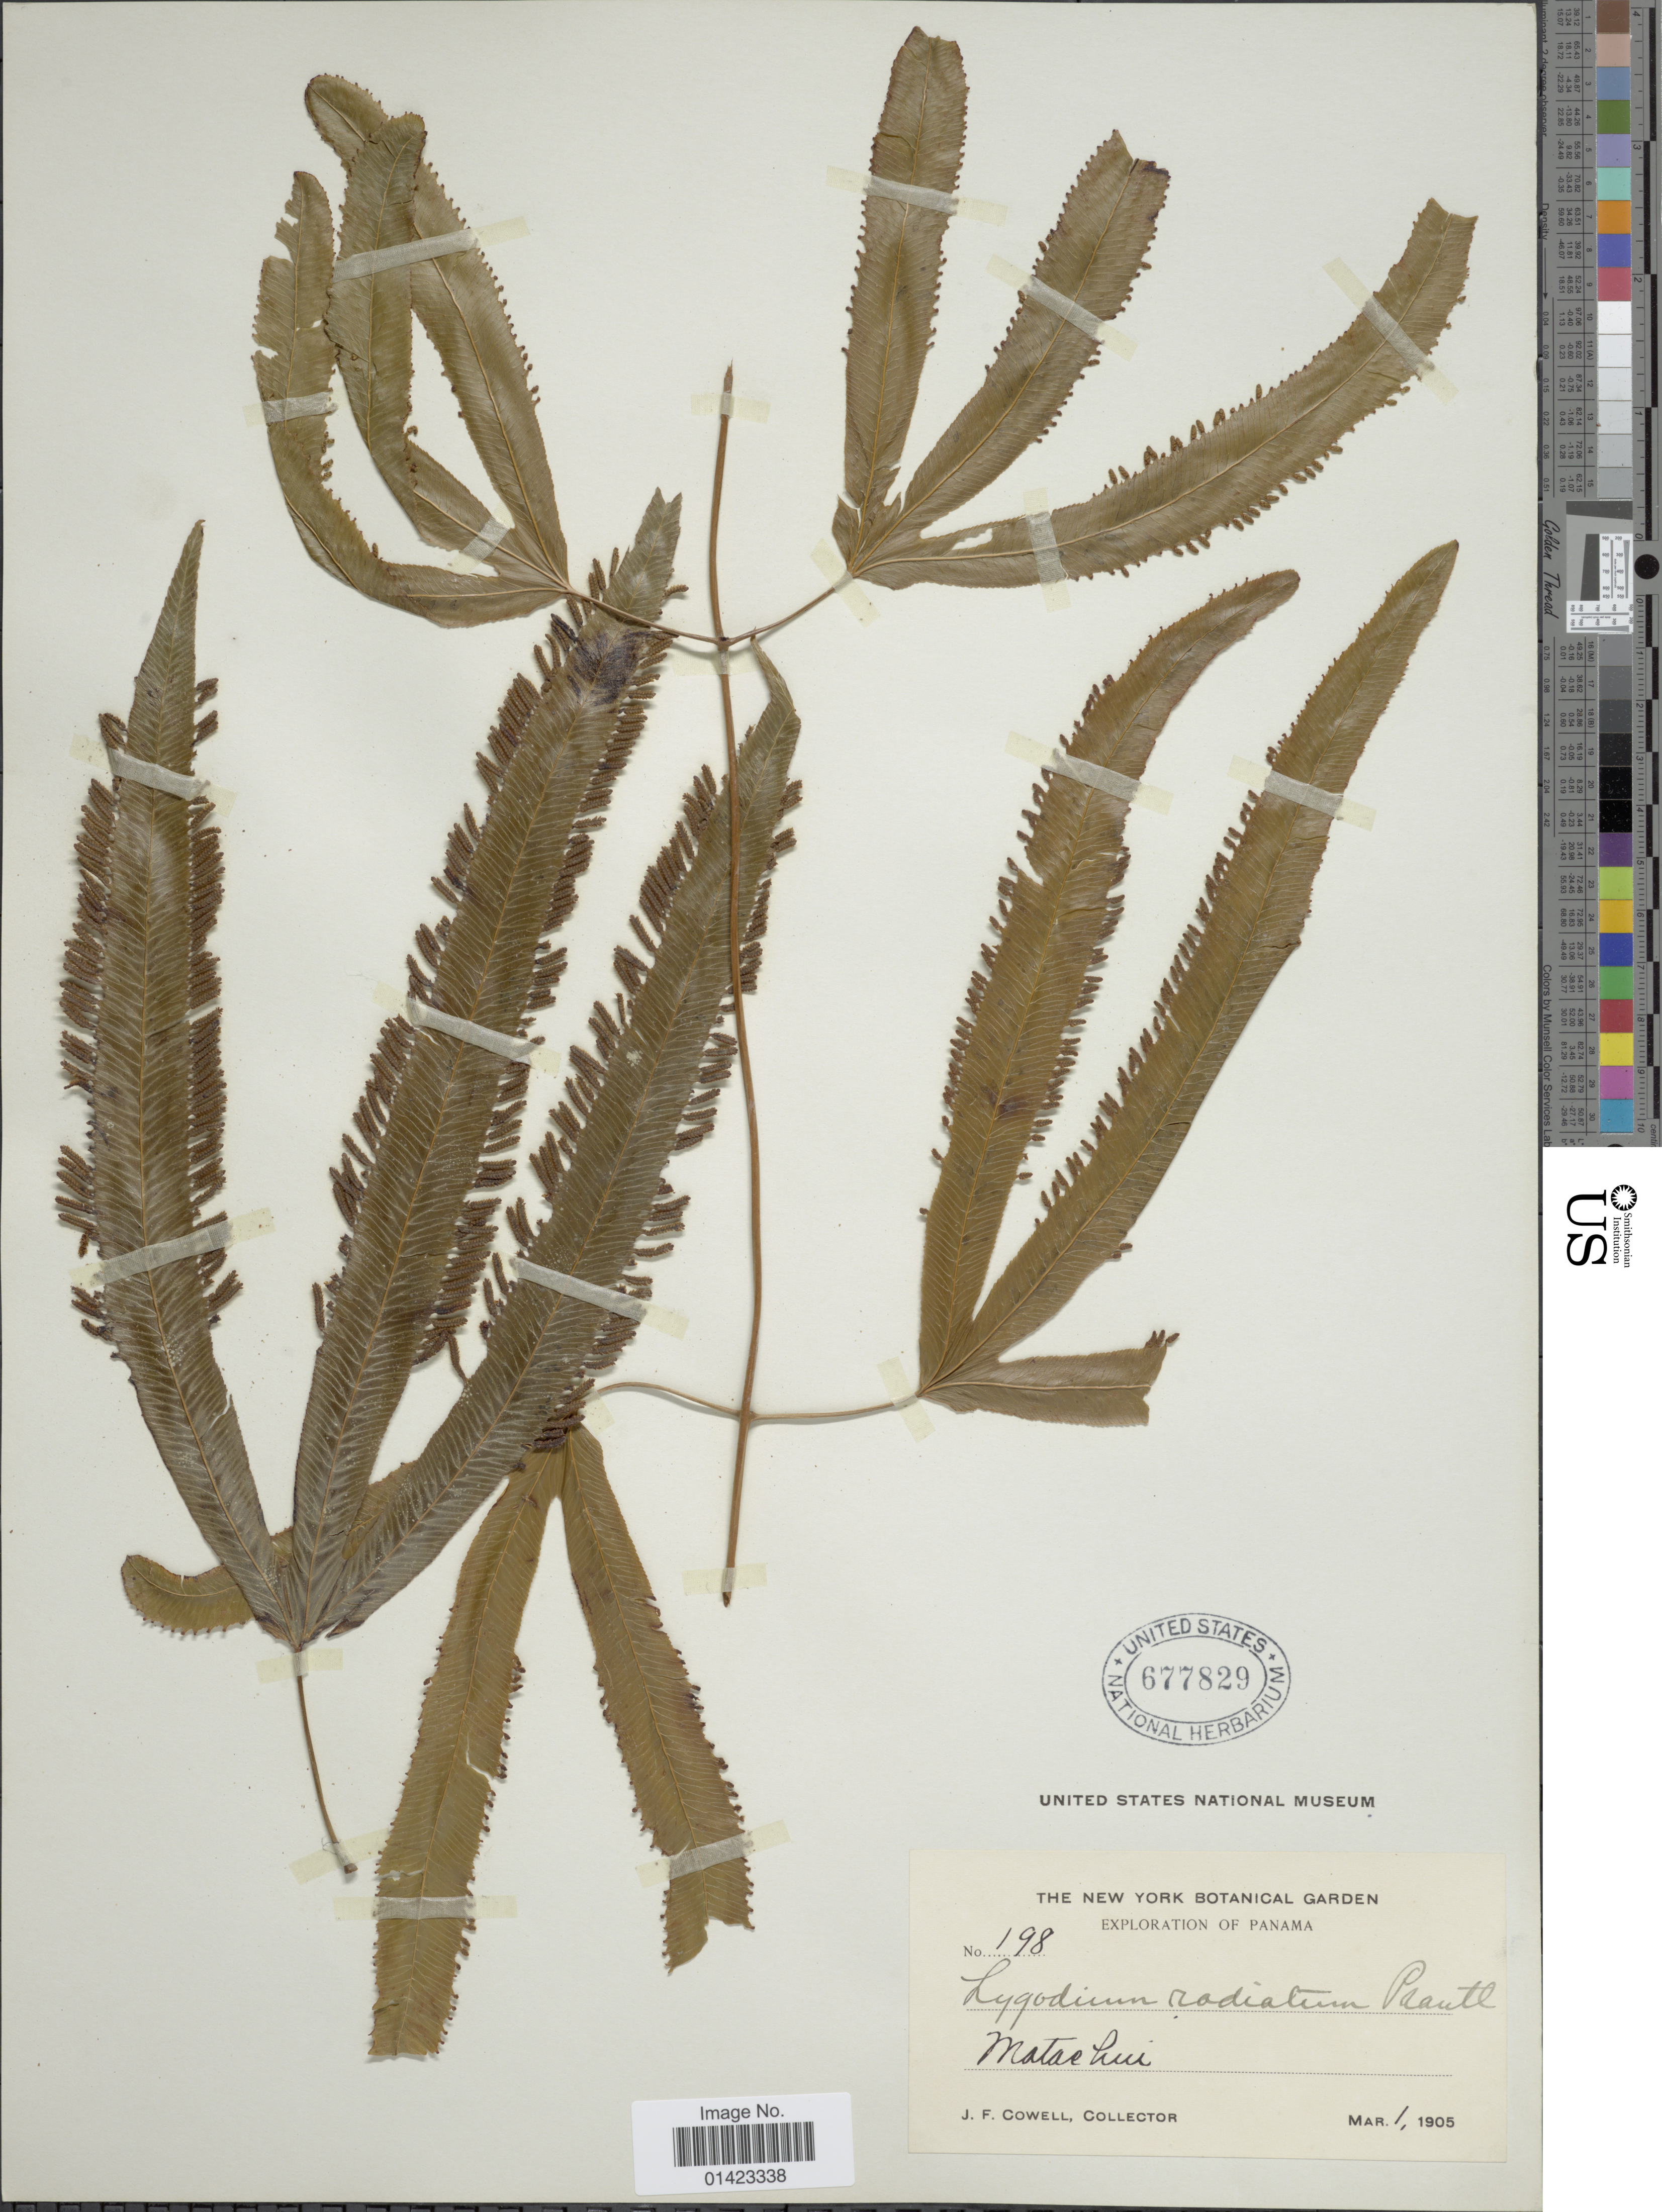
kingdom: Plantae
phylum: Tracheophyta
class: Polypodiopsida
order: Schizaeales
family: Lygodiaceae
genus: Lygodium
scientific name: Lygodium radiatum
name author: Prantl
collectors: J. F. Cowell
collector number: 198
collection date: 1905-03-01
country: Panama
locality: Mataehui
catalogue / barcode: US 677829